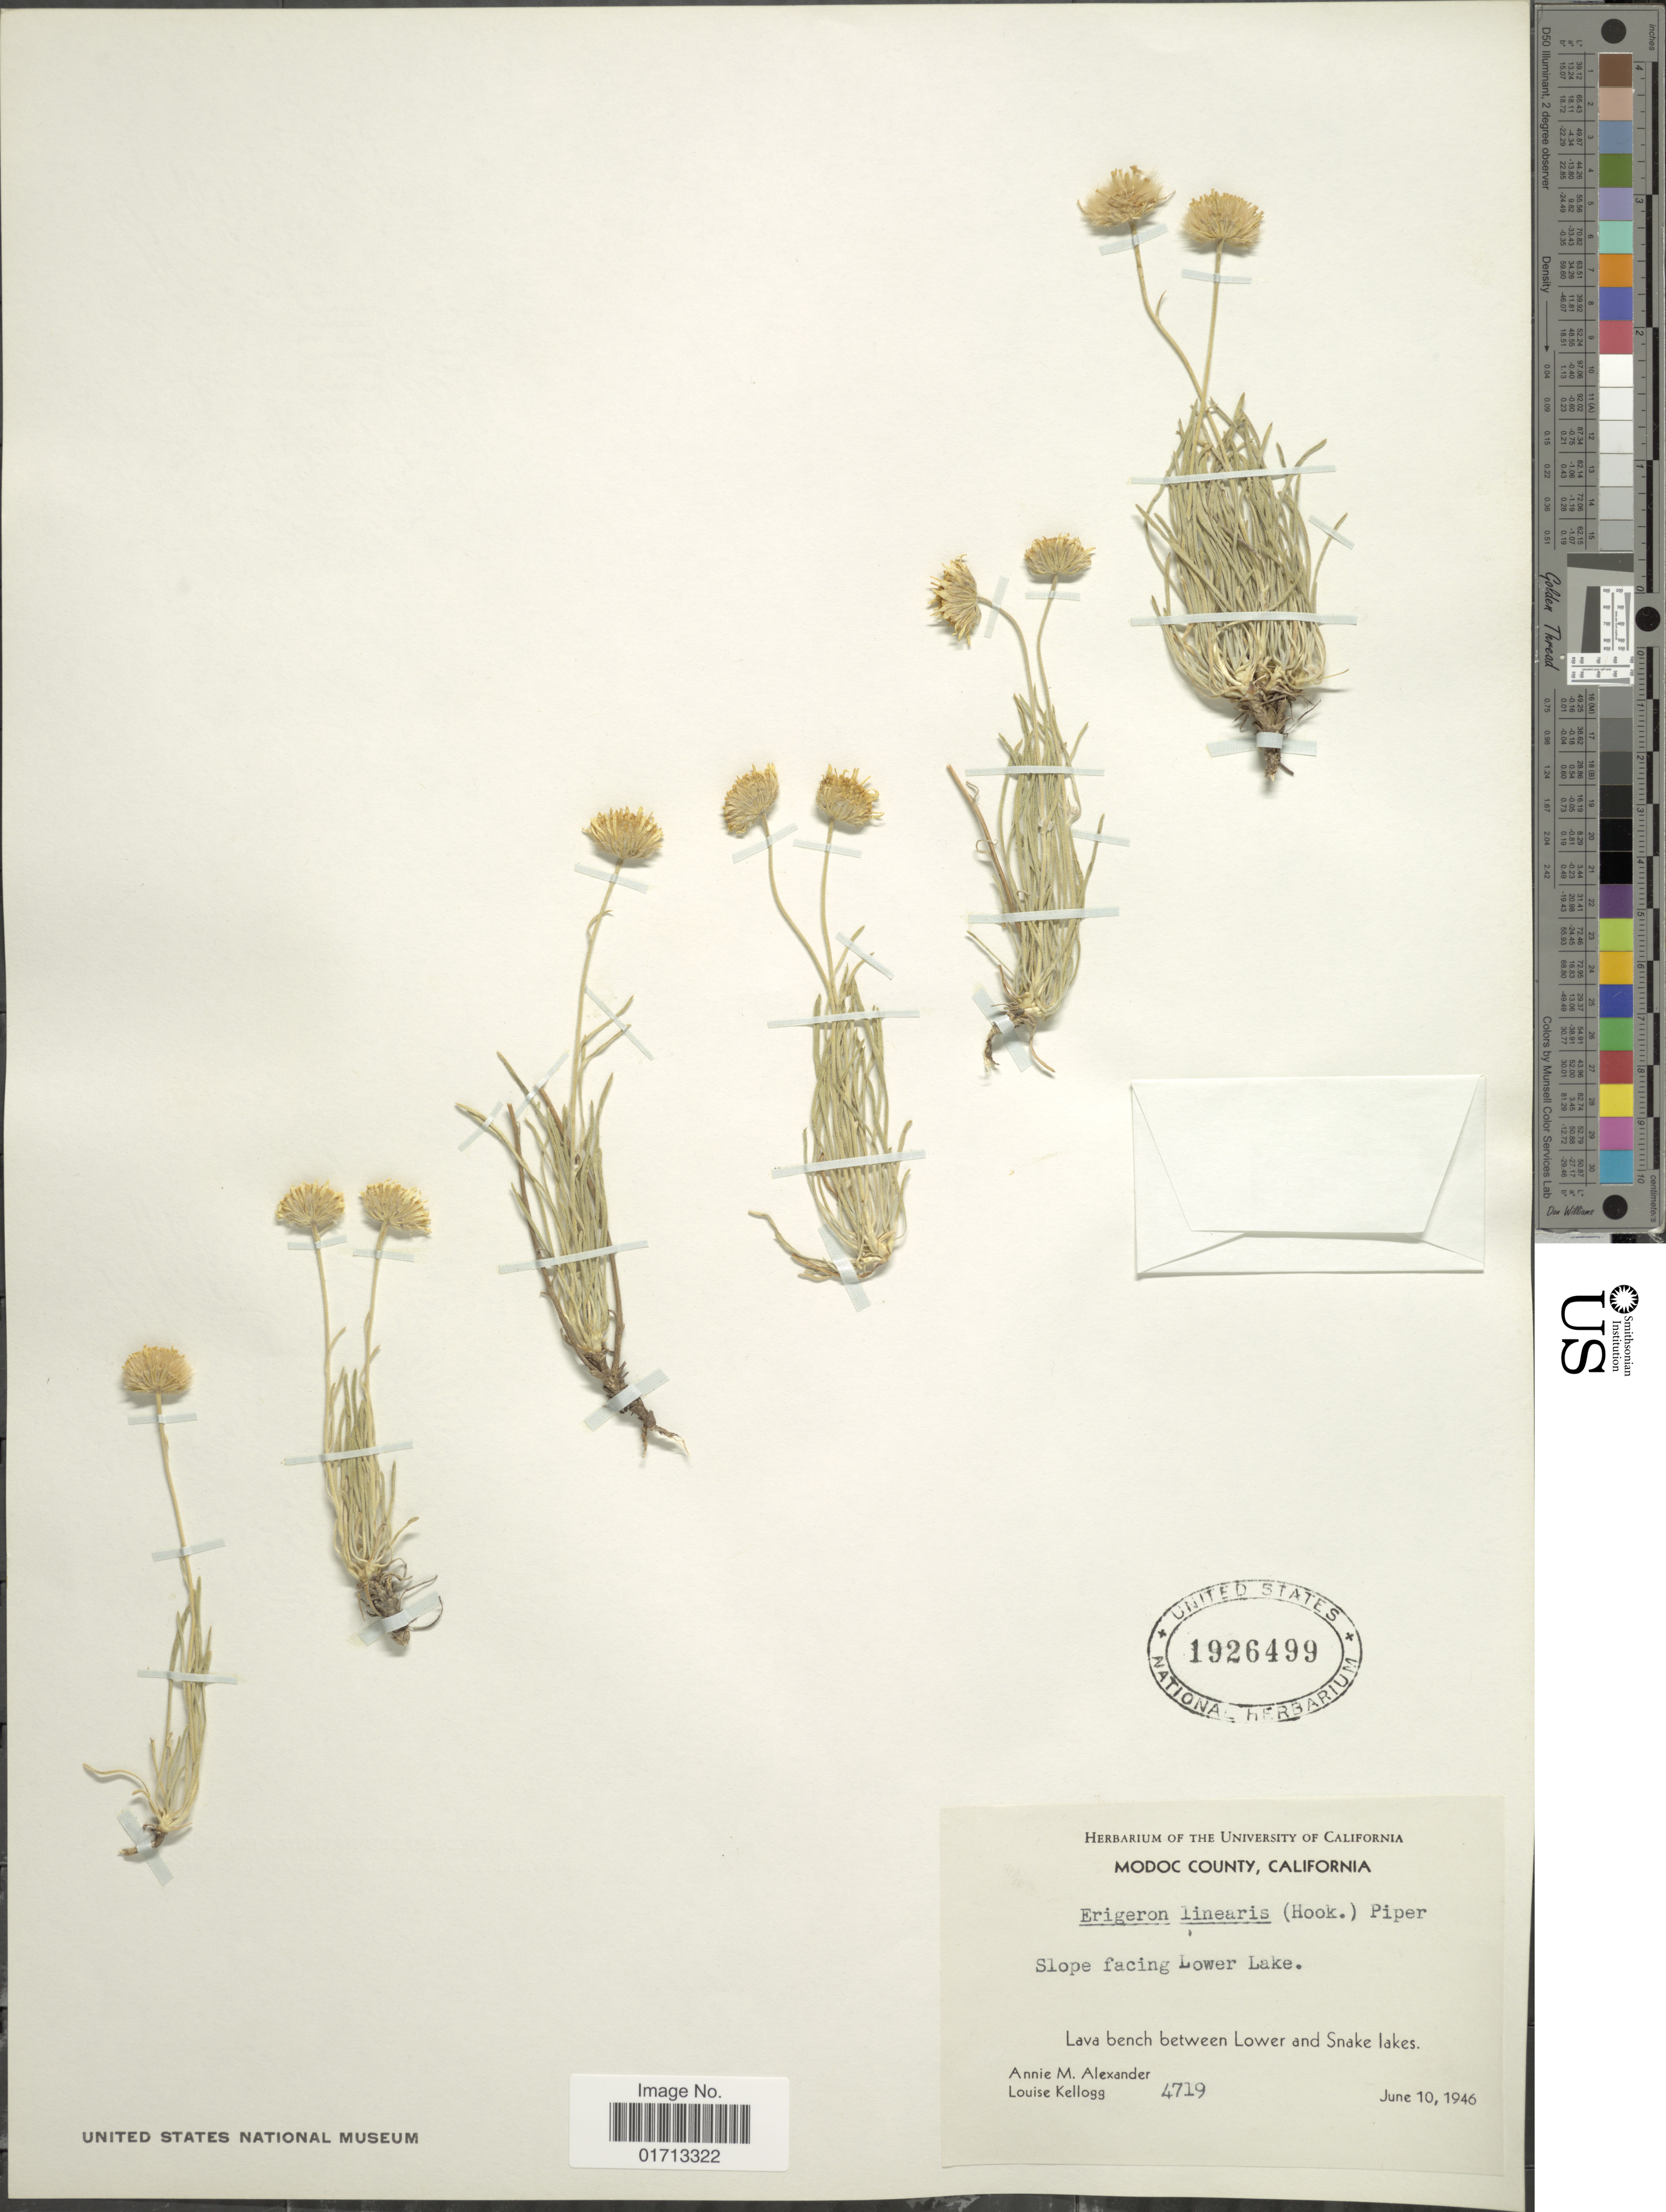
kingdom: Plantae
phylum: Tracheophyta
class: Magnoliopsida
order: Asterales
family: Asteraceae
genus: Erigeron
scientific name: Erigeron linearis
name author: (Hook.) Piper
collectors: A. M. Alexander & L. Kellogg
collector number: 4719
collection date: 1946-06-10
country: United States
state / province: California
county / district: Modoc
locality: Modoc County. Slope facing Lower Lake. Lava bench between Lower and Snake lakes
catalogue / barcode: US 1926499